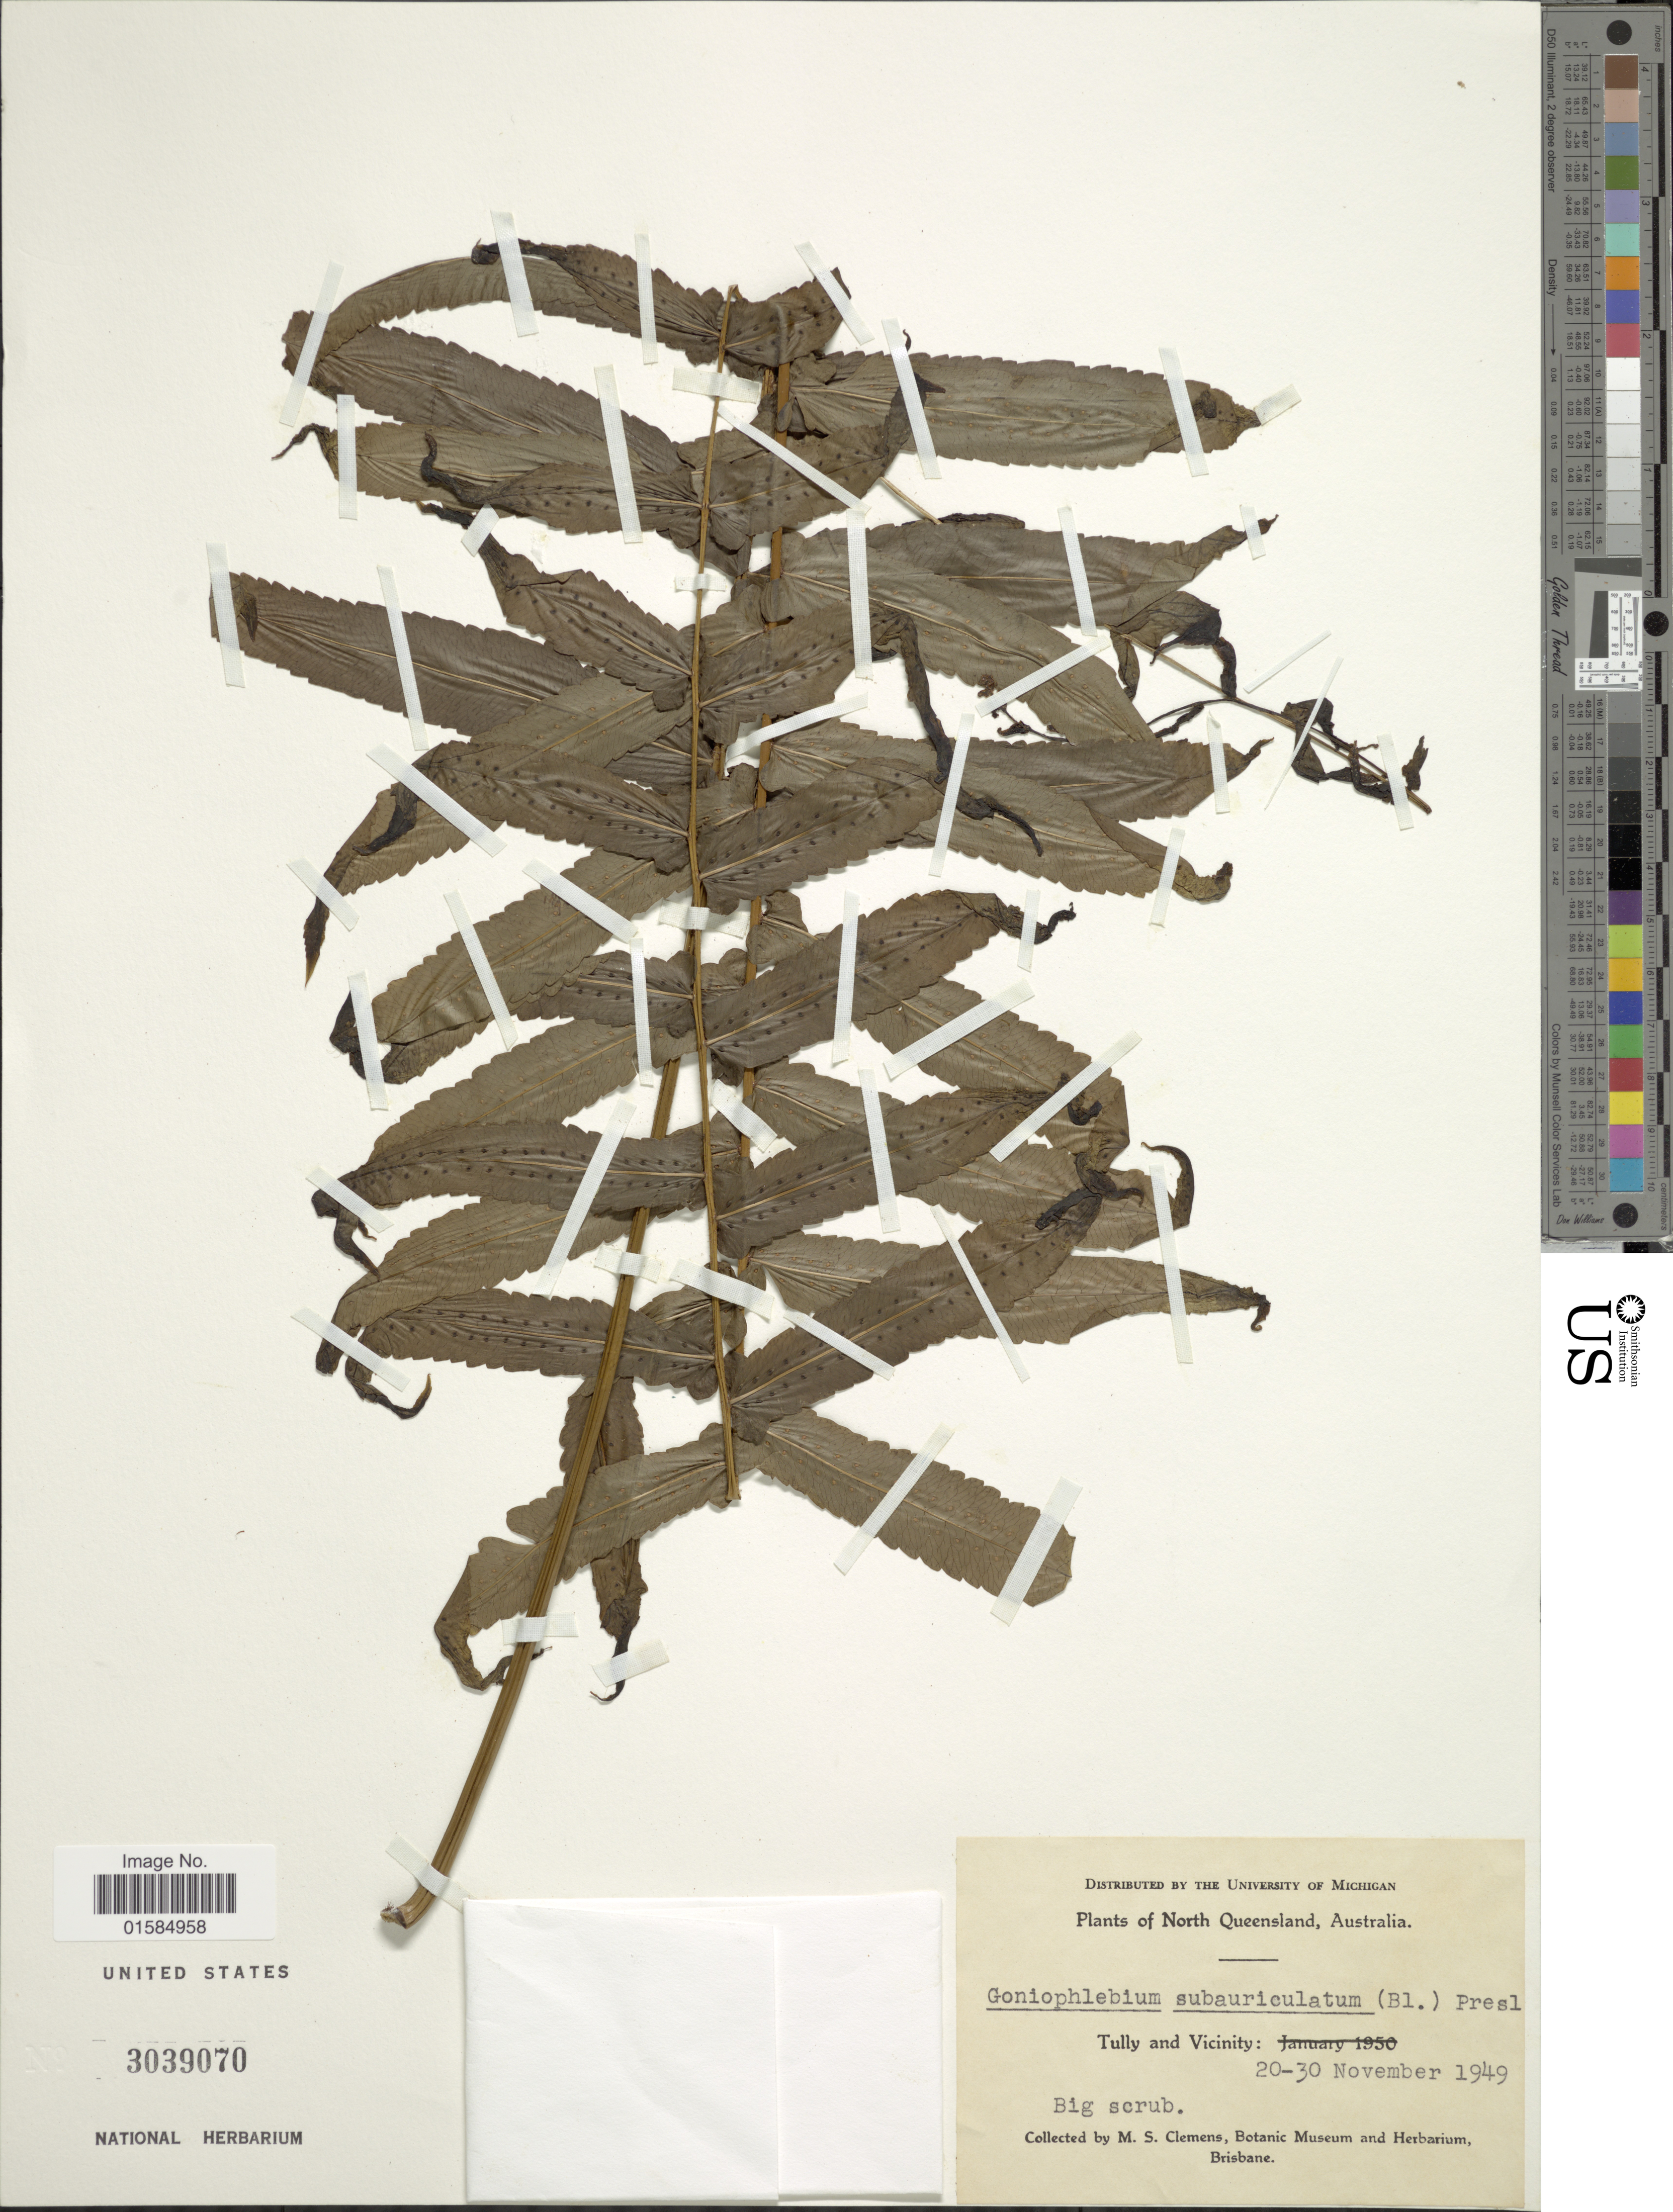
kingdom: Plantae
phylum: Tracheophyta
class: Polypodiopsida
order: Polypodiales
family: Polypodiaceae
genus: Goniophlebium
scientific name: Goniophlebium subauriculatum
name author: (Blume) C. Presl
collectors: M. S. Clemens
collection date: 1949-11-20/1949-11-30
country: Australia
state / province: Queensland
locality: North Queensland, Tully and vicinity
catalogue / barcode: US 3039070